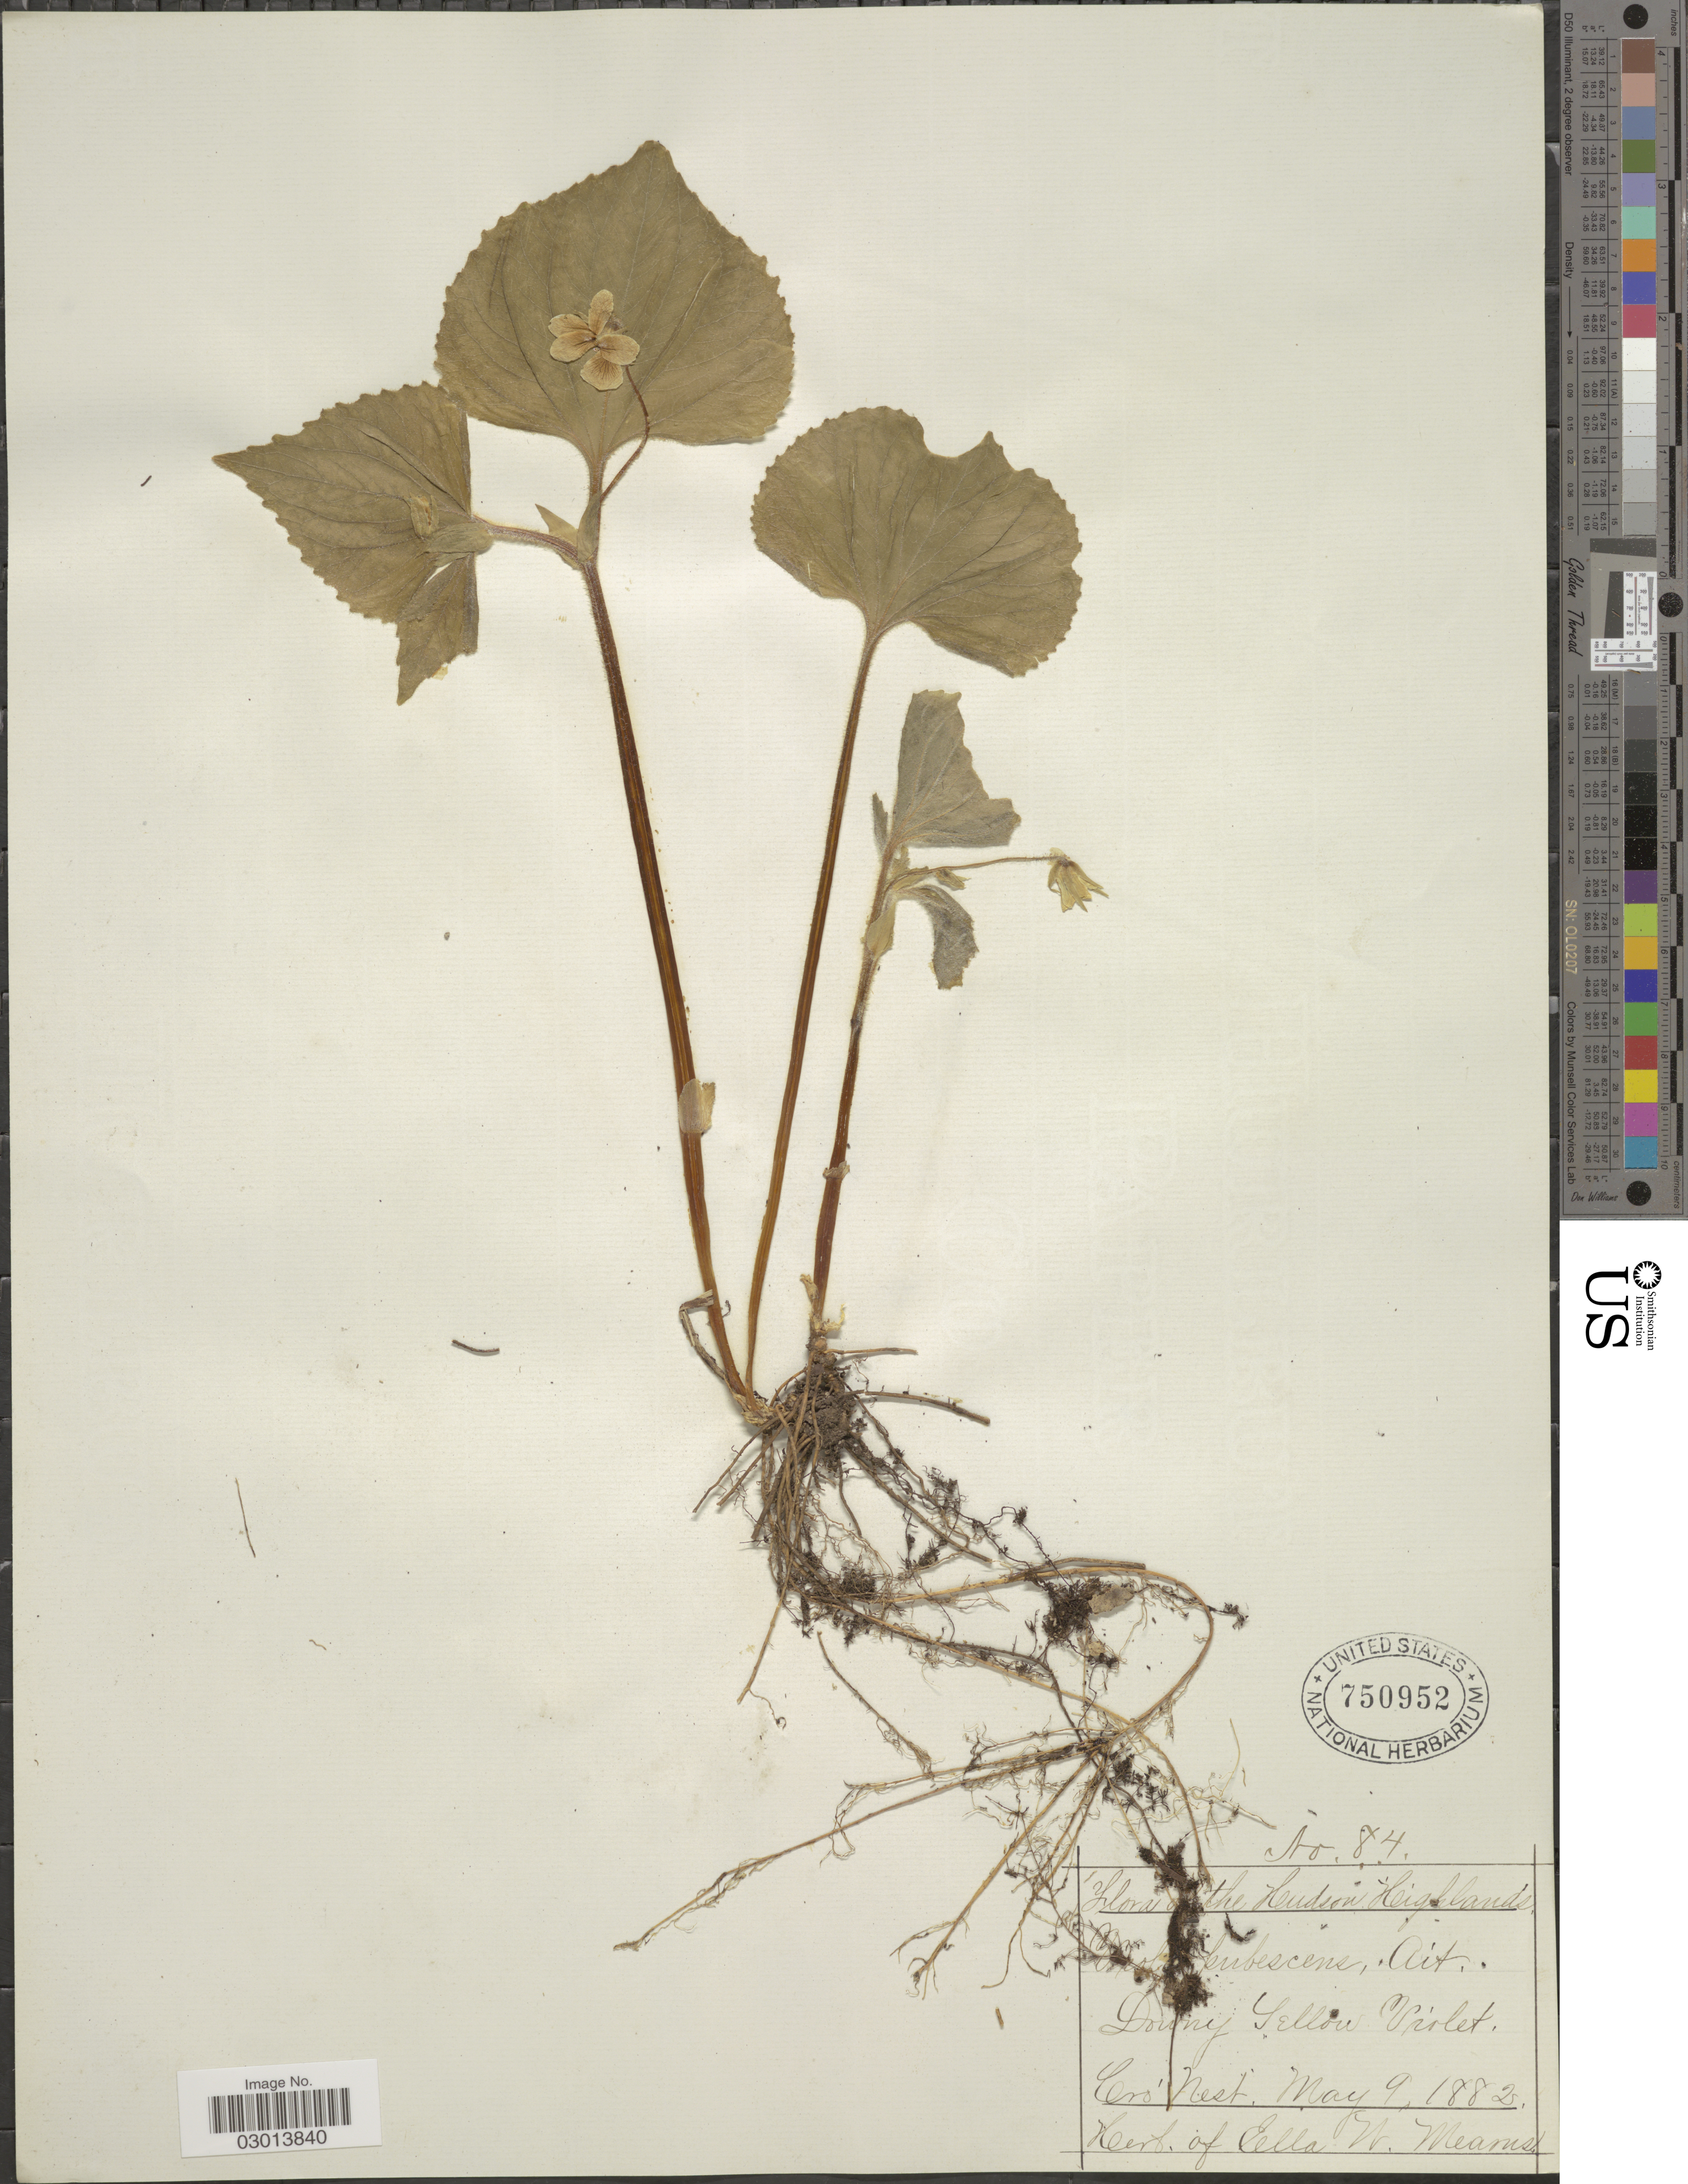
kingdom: Plantae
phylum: Tracheophyta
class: Magnoliopsida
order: Malpighiales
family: Violaceae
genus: Viola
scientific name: Viola pubescens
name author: Aiton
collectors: ex herb. Ella W. Mearns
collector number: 84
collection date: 1882-05-09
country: United States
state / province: New York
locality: The Hudson Highlands, Cro' Nest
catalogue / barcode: US 750952